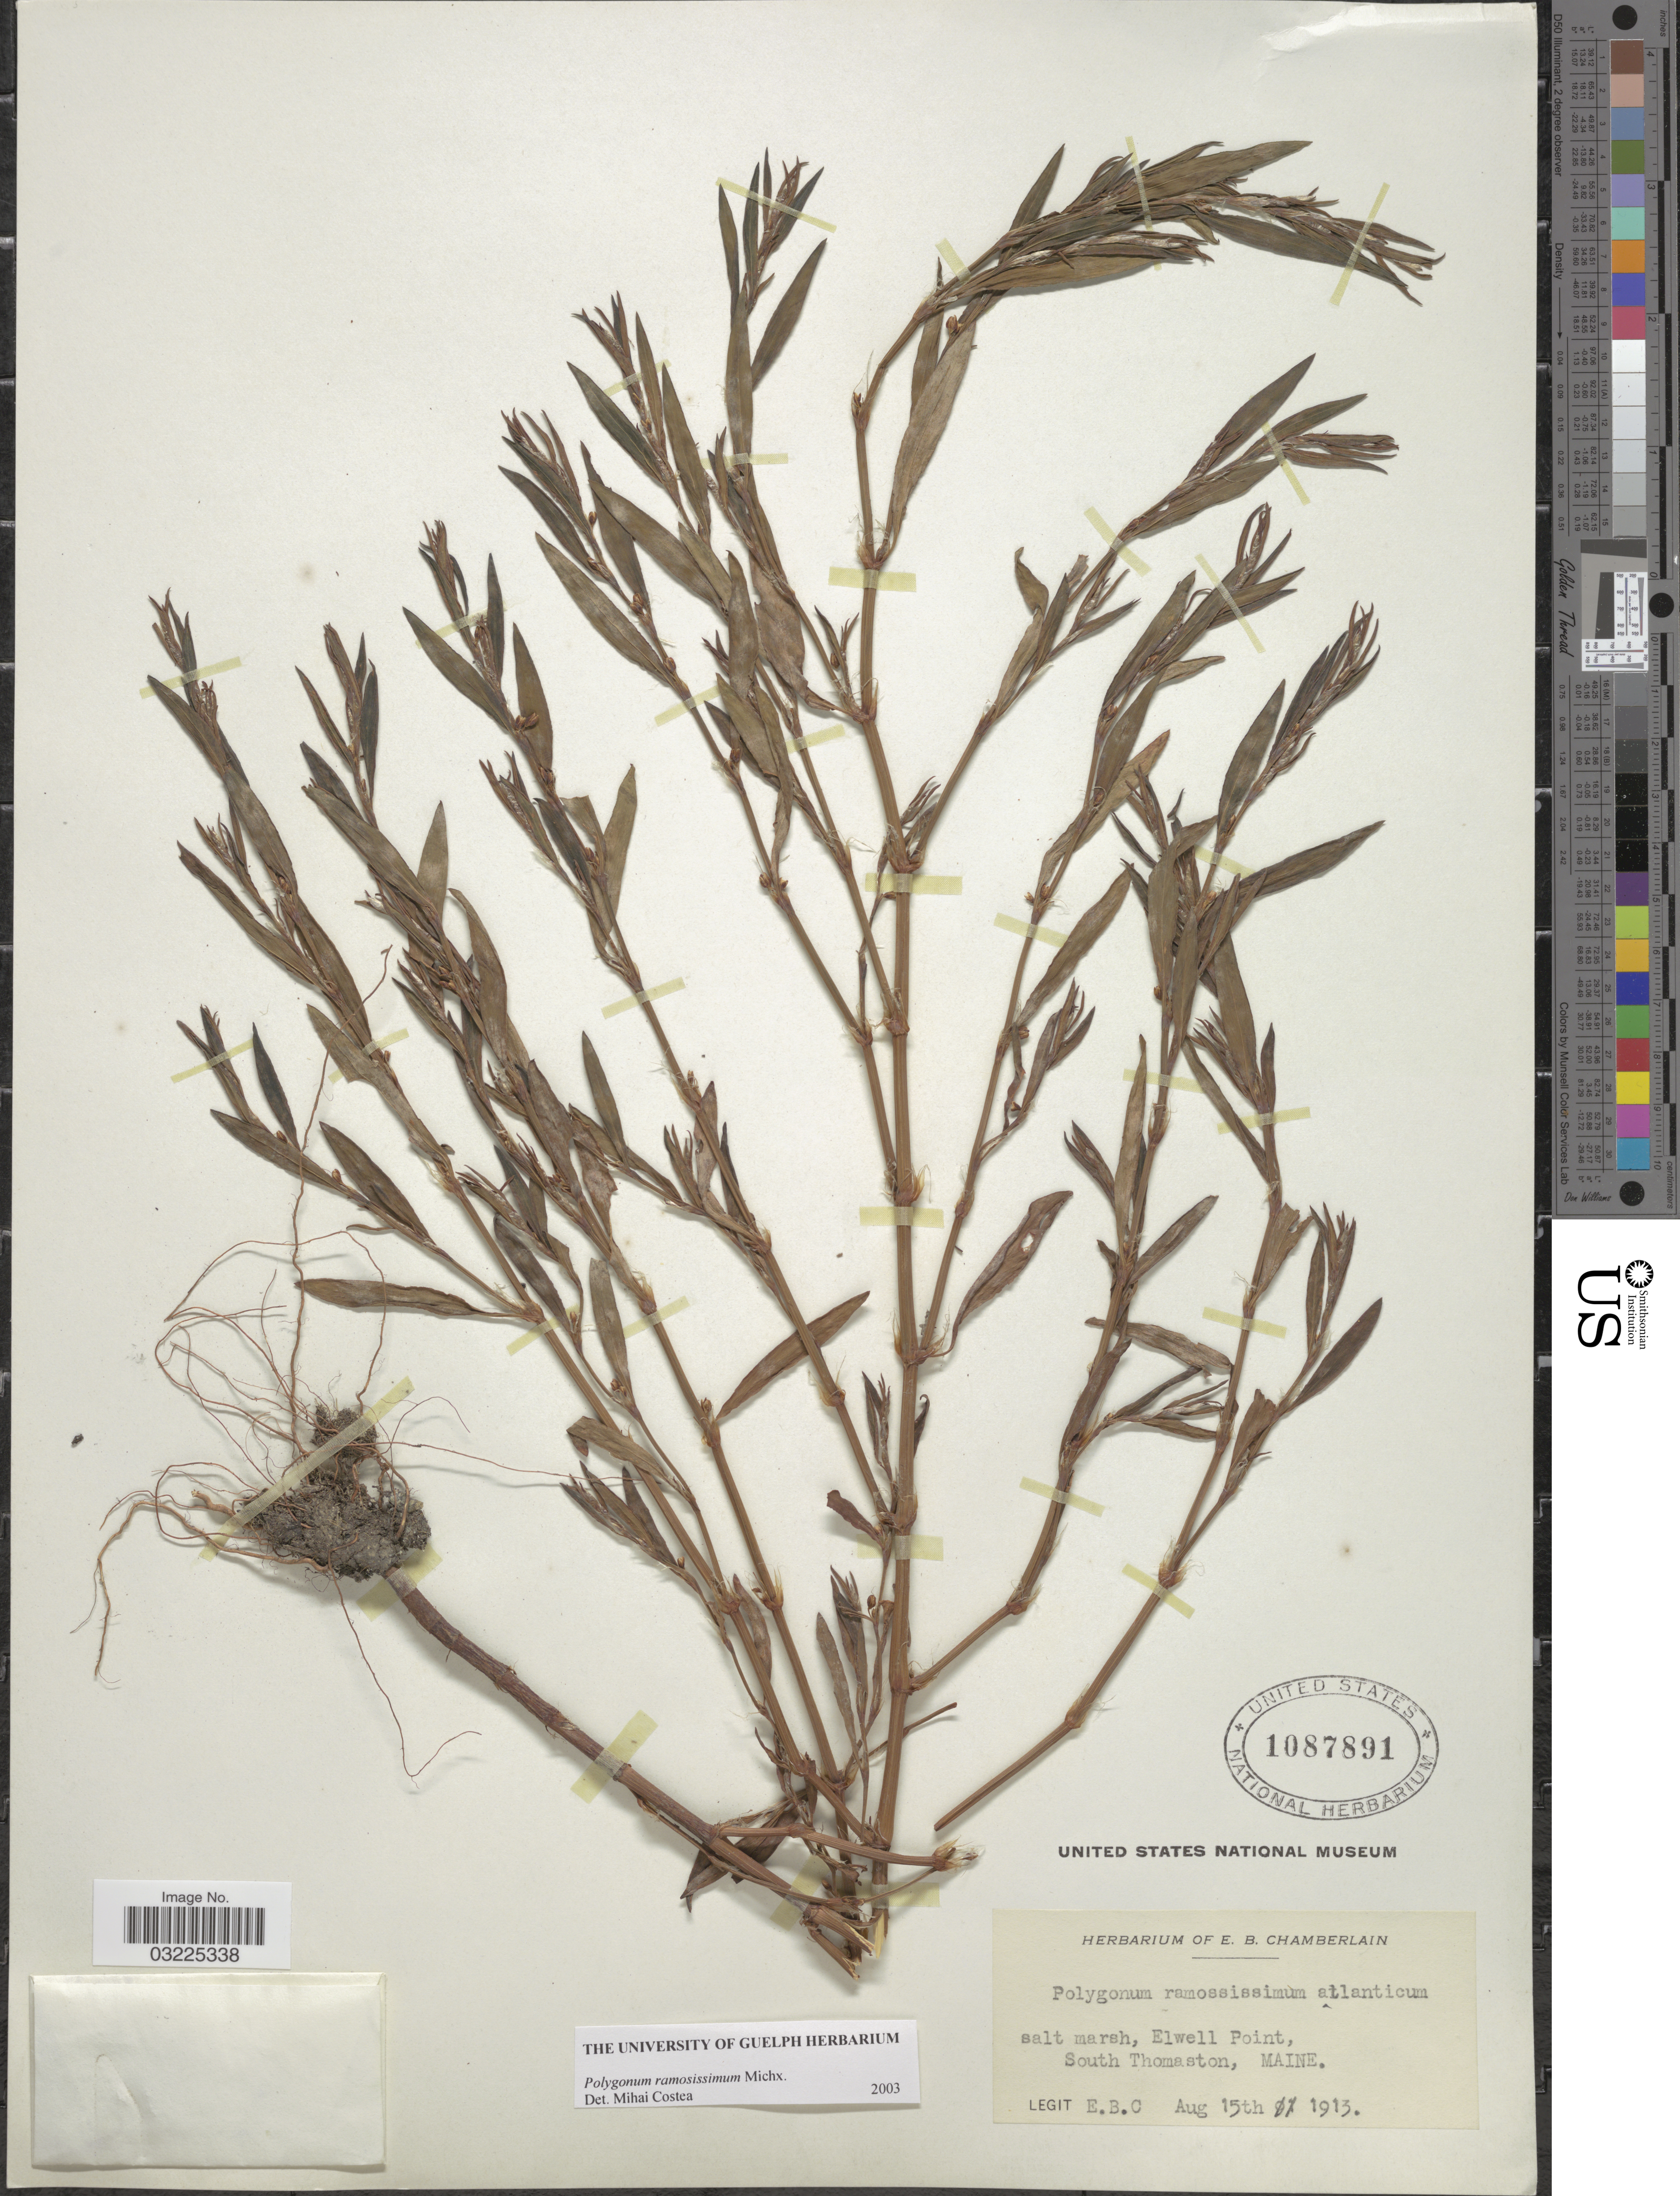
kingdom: Plantae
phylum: Tracheophyta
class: Magnoliopsida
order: Caryophyllales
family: Polygonaceae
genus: Polygonum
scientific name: Polygonum ramosissimum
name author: Michx.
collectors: E. Chamberlain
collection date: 1913-08-15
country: United States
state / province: Maine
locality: Elwell Point, South Thomaston.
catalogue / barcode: US 1087891